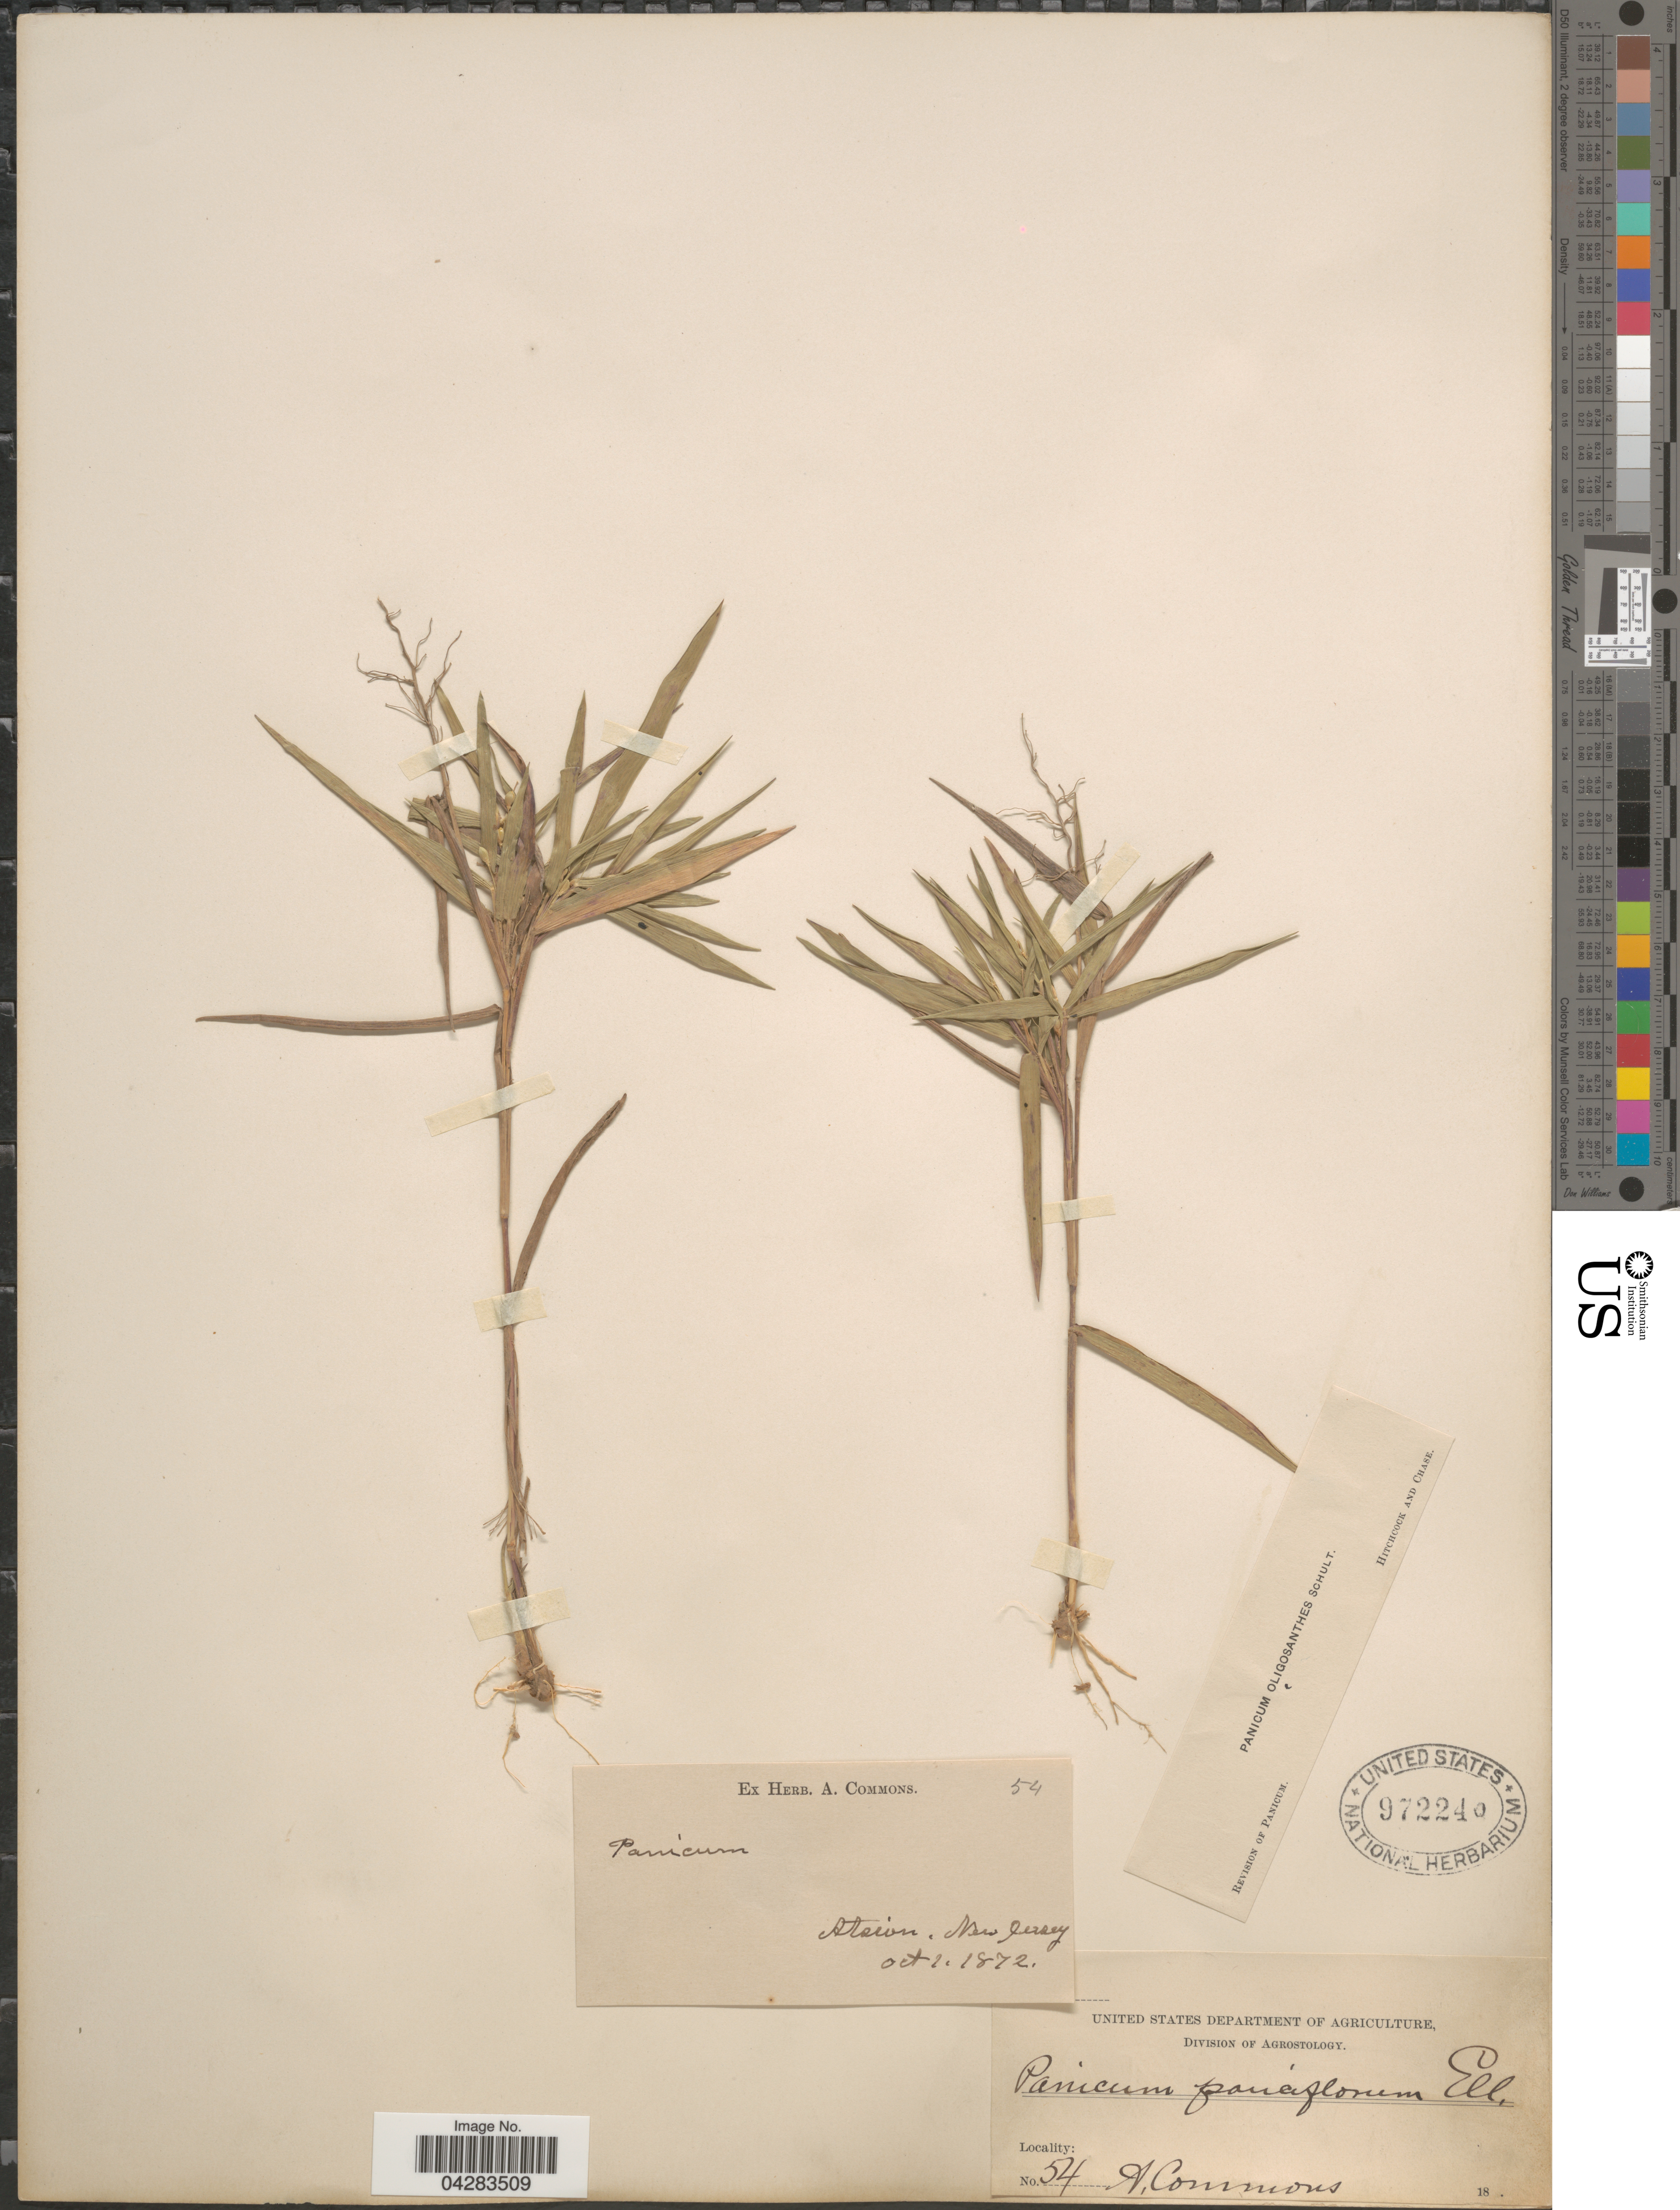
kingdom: Plantae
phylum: Tracheophyta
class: Liliopsida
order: Poales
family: Poaceae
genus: Dichanthelium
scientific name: Dichanthelium oligosanthes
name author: (Schult.) Gould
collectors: A. Commons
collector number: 54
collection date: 1872-10-02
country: United States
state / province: New Jersey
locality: Atsion.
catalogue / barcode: US 972240